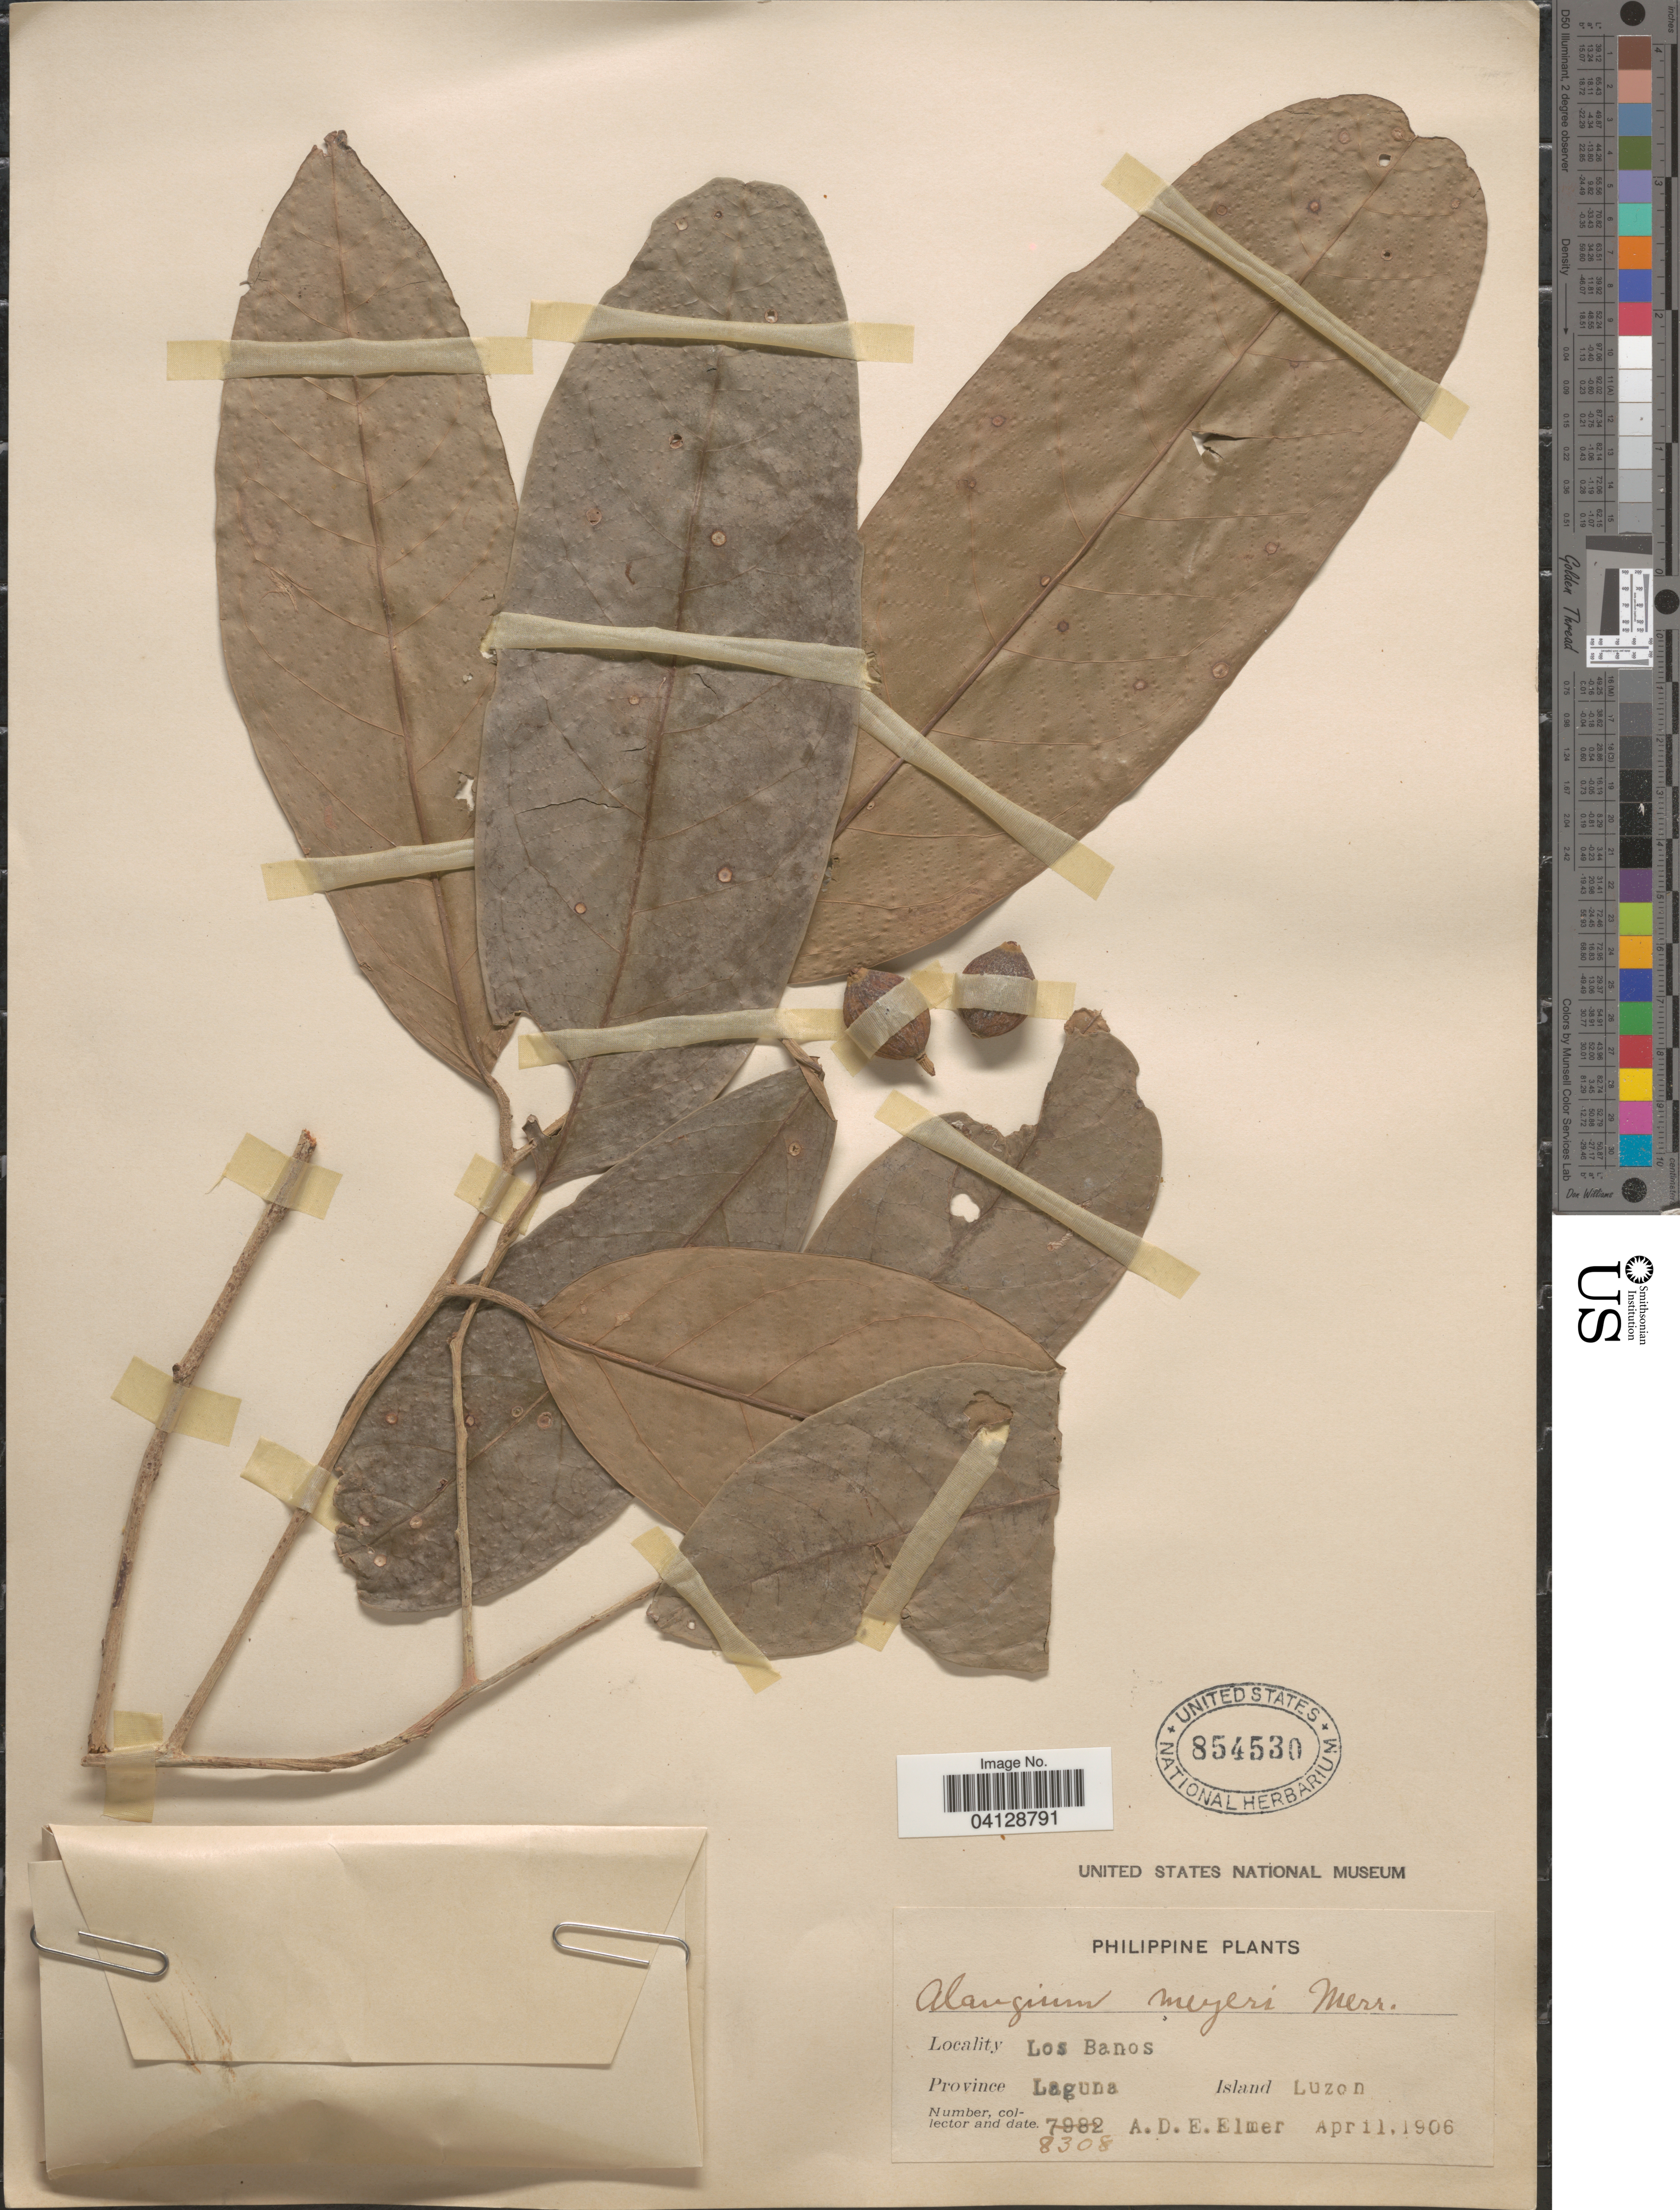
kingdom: Plantae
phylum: Tracheophyta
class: Magnoliopsida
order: Cornales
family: Cornaceae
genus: Alangium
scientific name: Alangium meyeri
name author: Merr.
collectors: A. D. E. Elmer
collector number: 8308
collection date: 1906-04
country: Philippines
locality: Los Banos. Province Laguna. Island Luzon.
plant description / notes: Fruit temporarily sampled for micro-CT scanning.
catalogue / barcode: US 854530